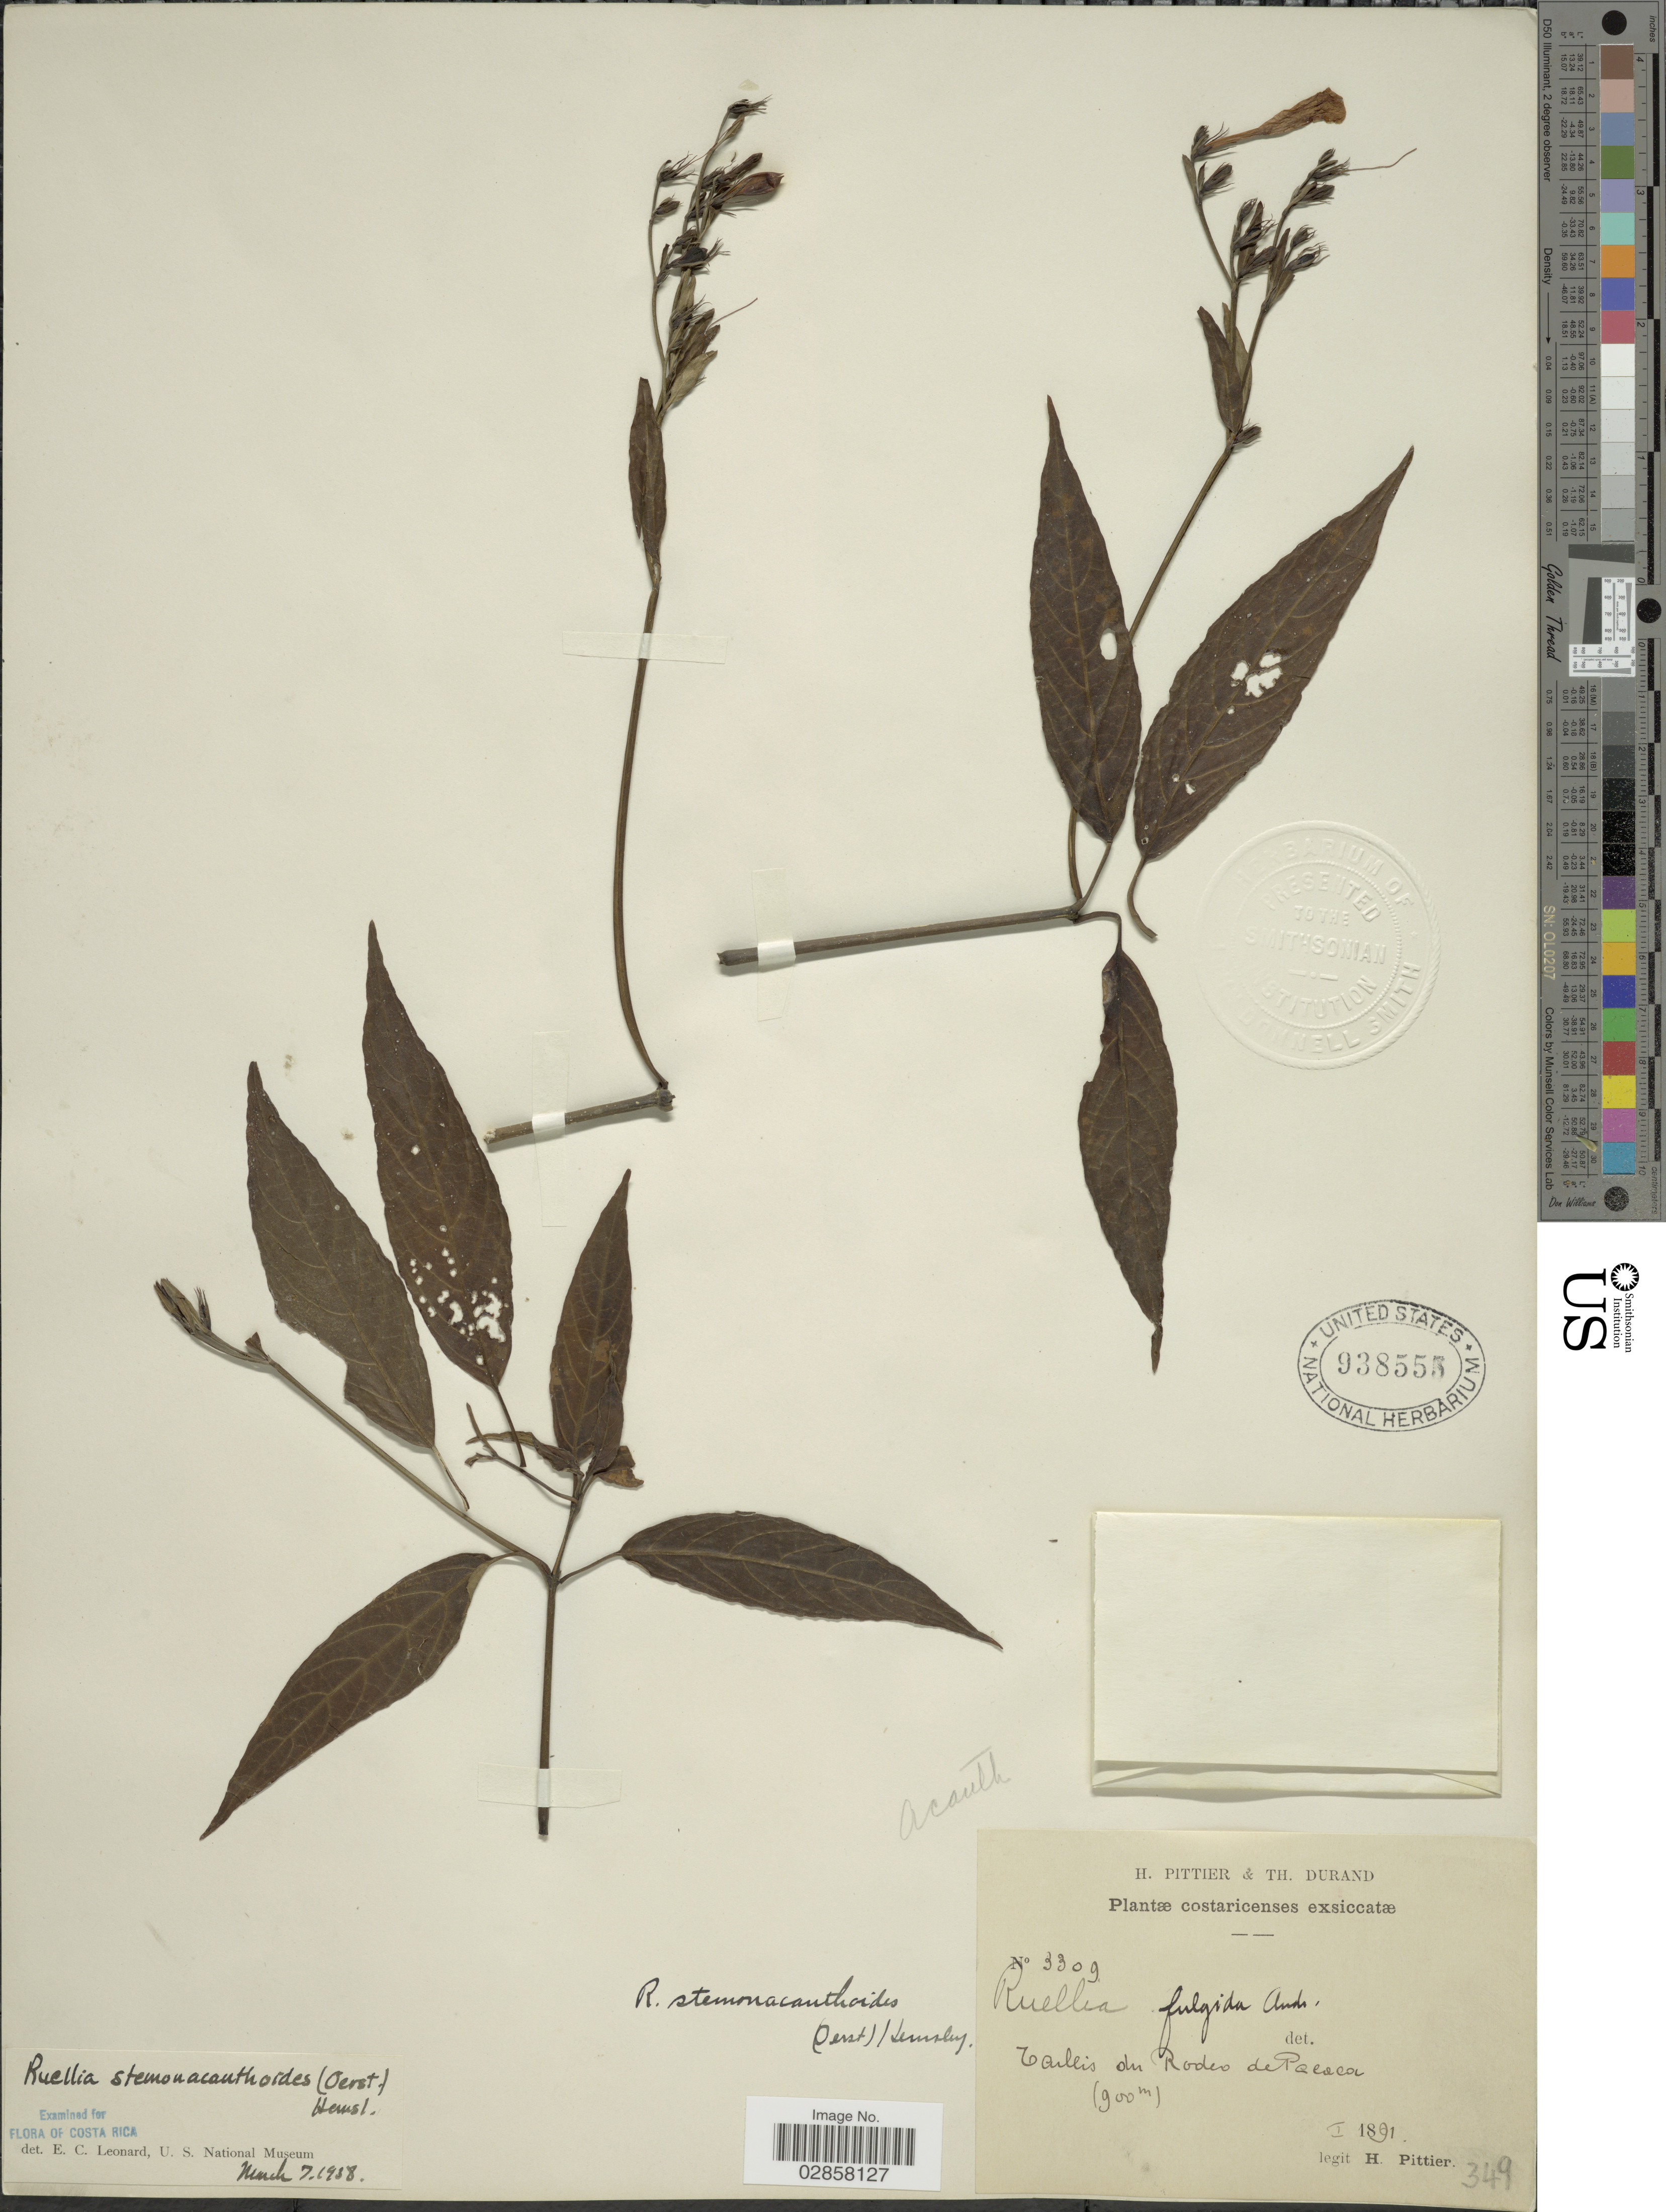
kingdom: Plantae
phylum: Tracheophyta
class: Magnoliopsida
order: Lamiales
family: Acanthaceae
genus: Ruellia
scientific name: Ruellia stemonacanthoides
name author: (Oerst.) Hemsl.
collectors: H. F. Pittier & T. Durand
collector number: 3309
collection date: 1891-01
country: Costa Rica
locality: Taillis du Rodeo de Pacaca.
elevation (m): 900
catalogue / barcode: US 938555